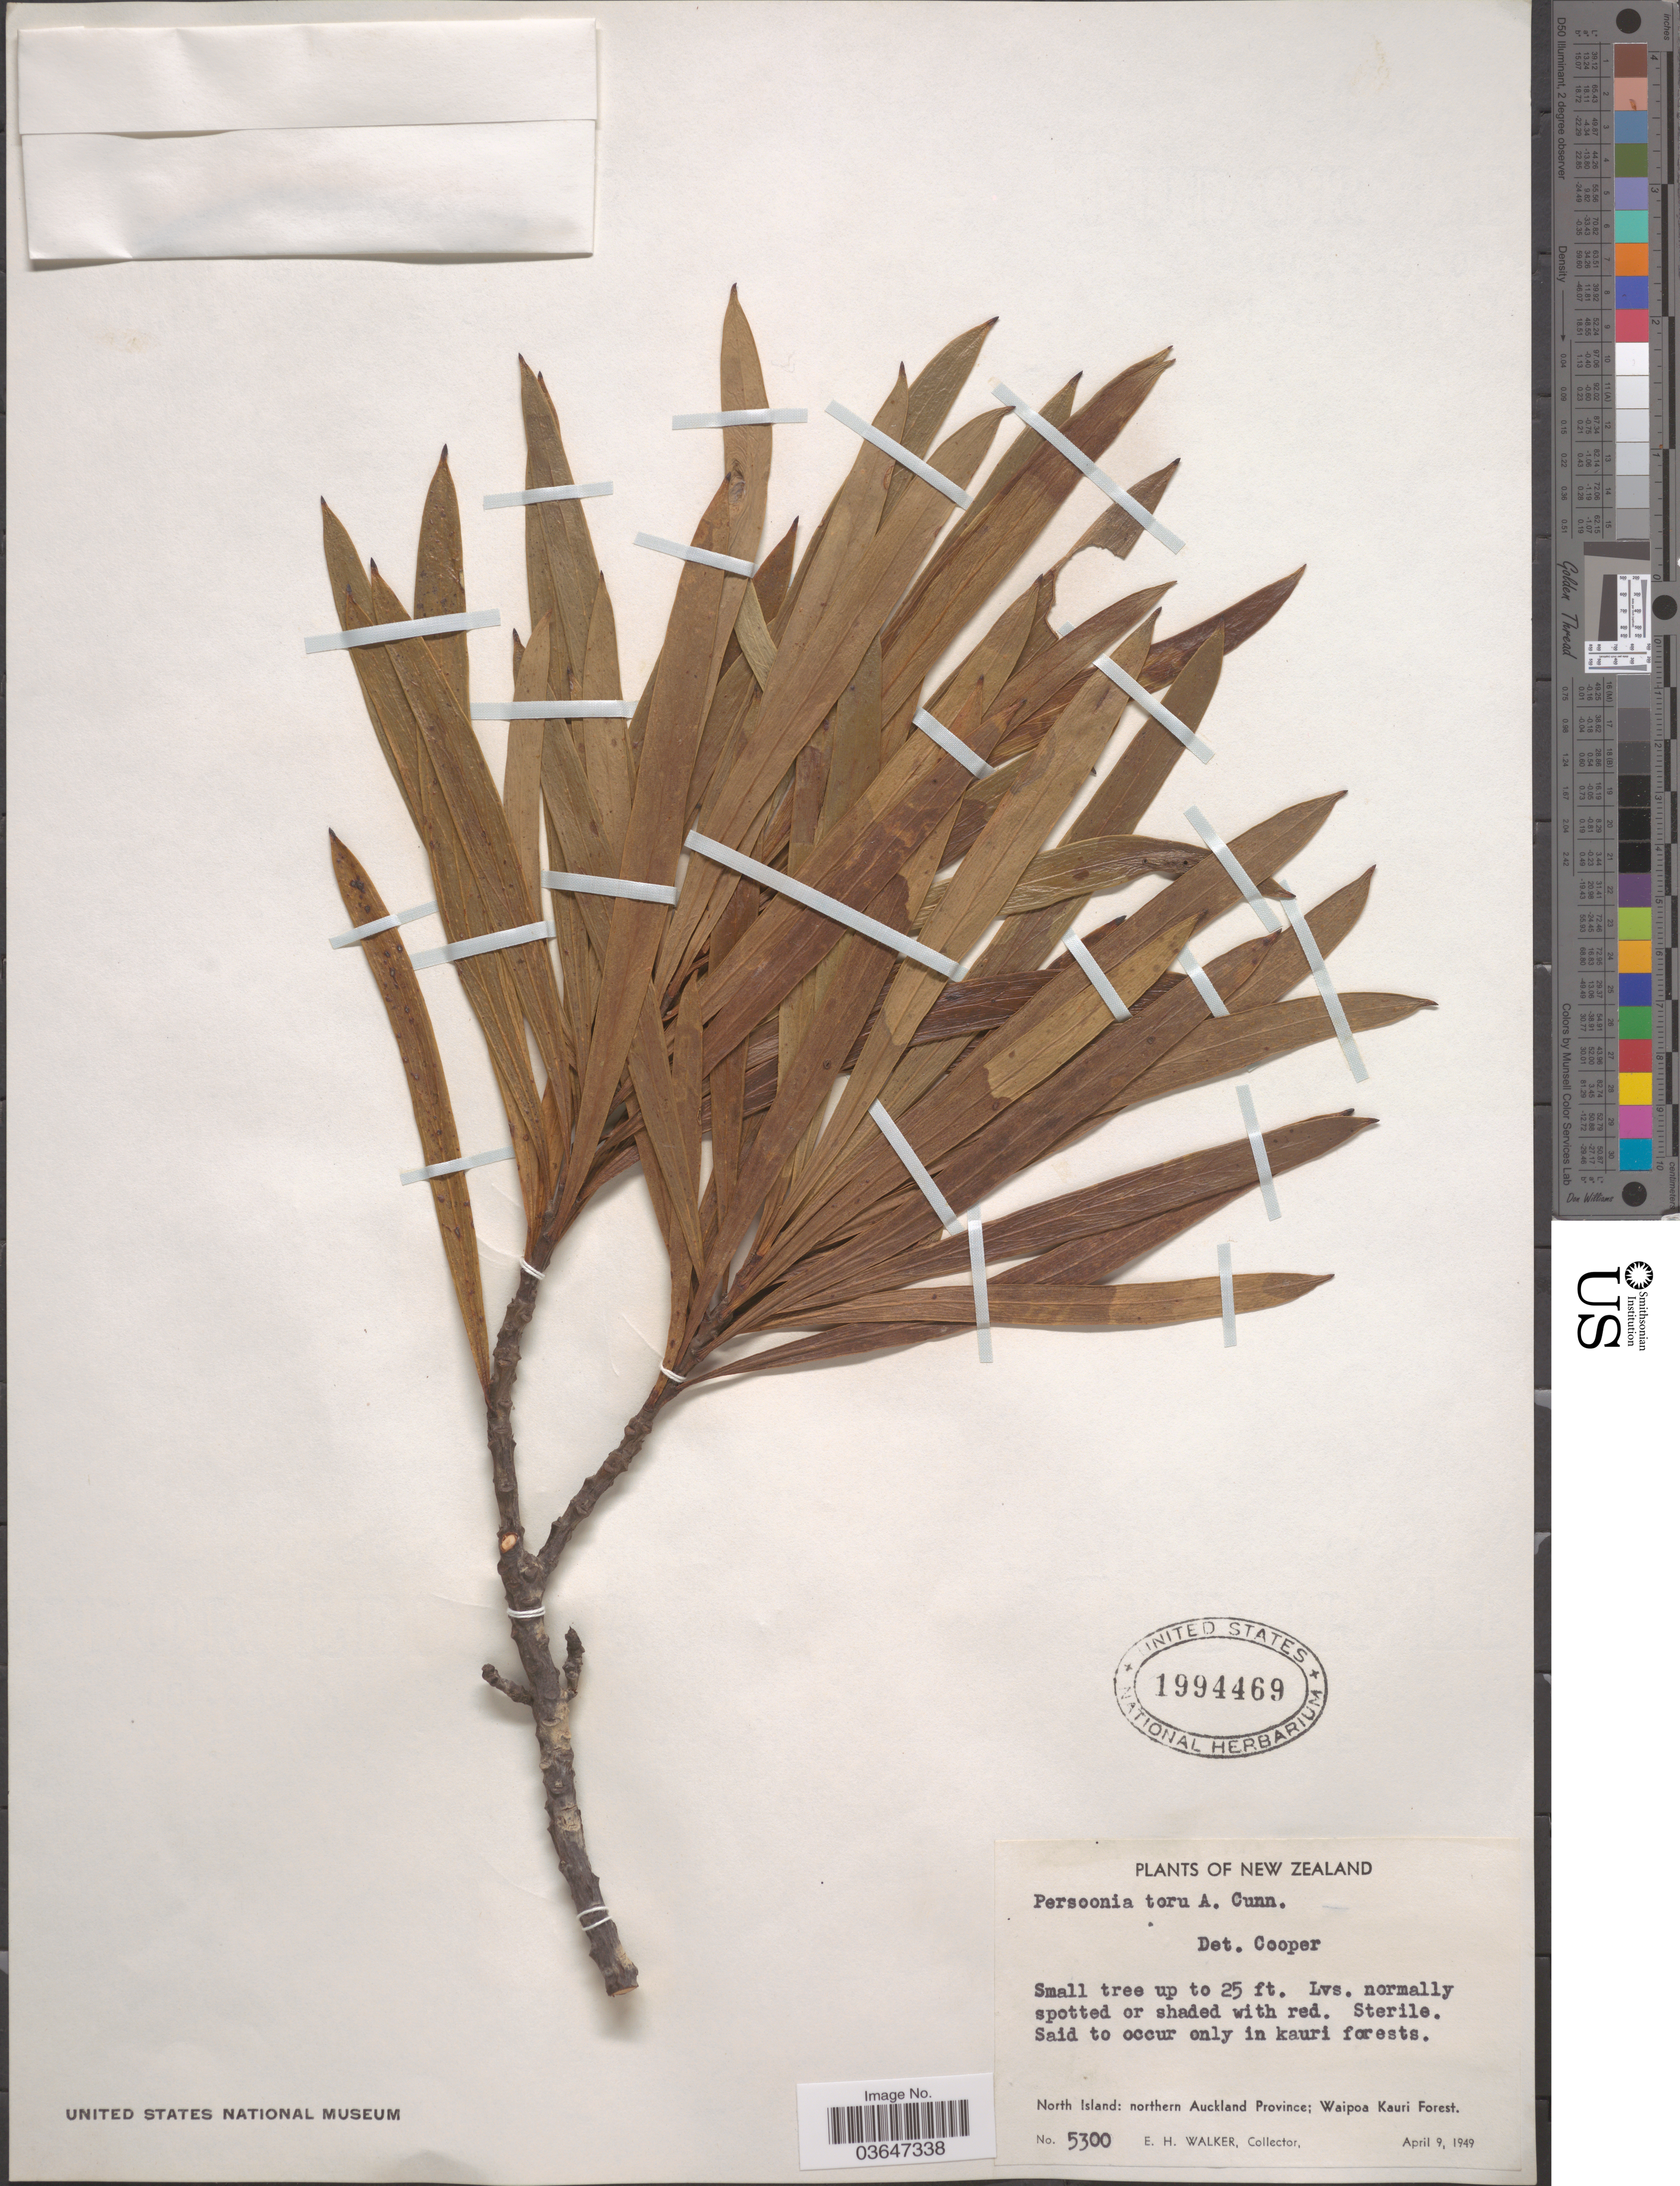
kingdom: Plantae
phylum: Tracheophyta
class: Magnoliopsida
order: Proteales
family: Proteaceae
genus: Persoonia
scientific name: Persoonia toru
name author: A. Cunn.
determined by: Strong, Mark T., (BOT), Smithsonian Institution - National Museum of Natural History (UNITED STATES)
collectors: E. H. Walker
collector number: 5300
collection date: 1949-04-09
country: New Zealand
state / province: Auckland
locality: North Island: northern Auckland Province: Waipoa Kauri Forest.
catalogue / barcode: US 1994469